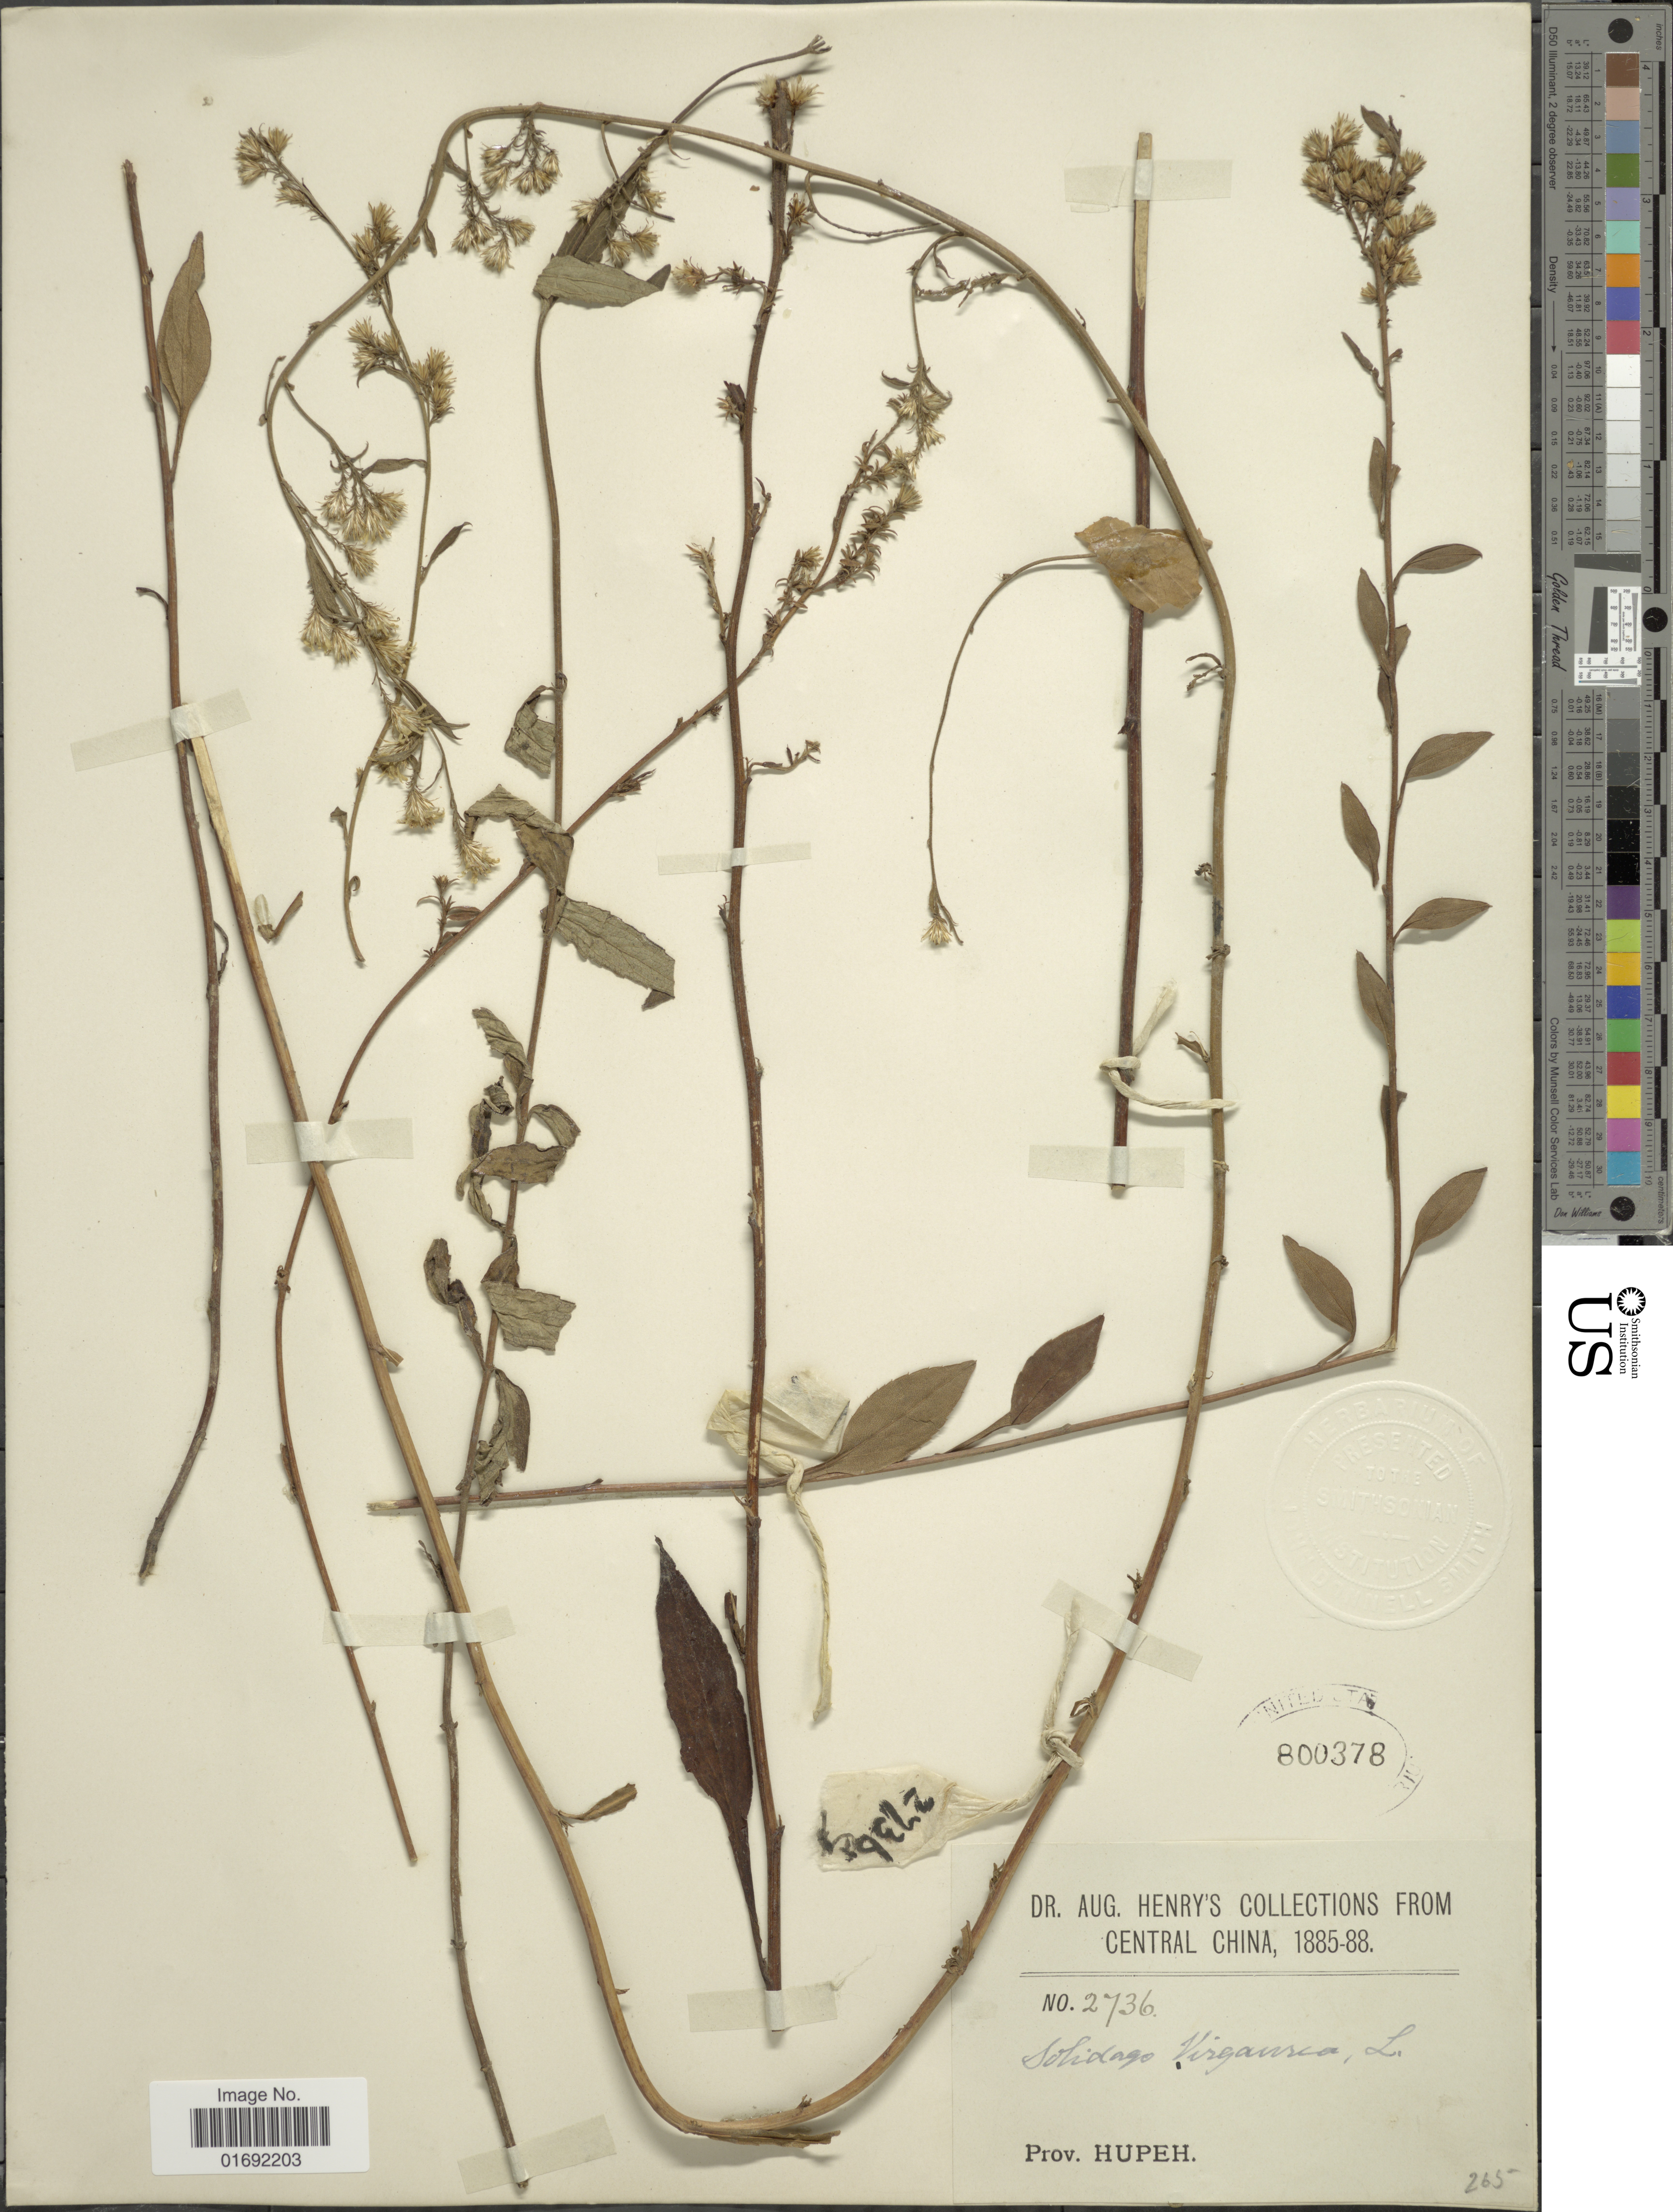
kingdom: Plantae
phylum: Tracheophyta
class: Magnoliopsida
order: Asterales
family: Asteraceae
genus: Solidago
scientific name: Solidago virgaurea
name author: L.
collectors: A. Henry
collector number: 2736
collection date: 1885/1888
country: China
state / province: Hubei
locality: Central China, Prov. Hupeh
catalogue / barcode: US 800378